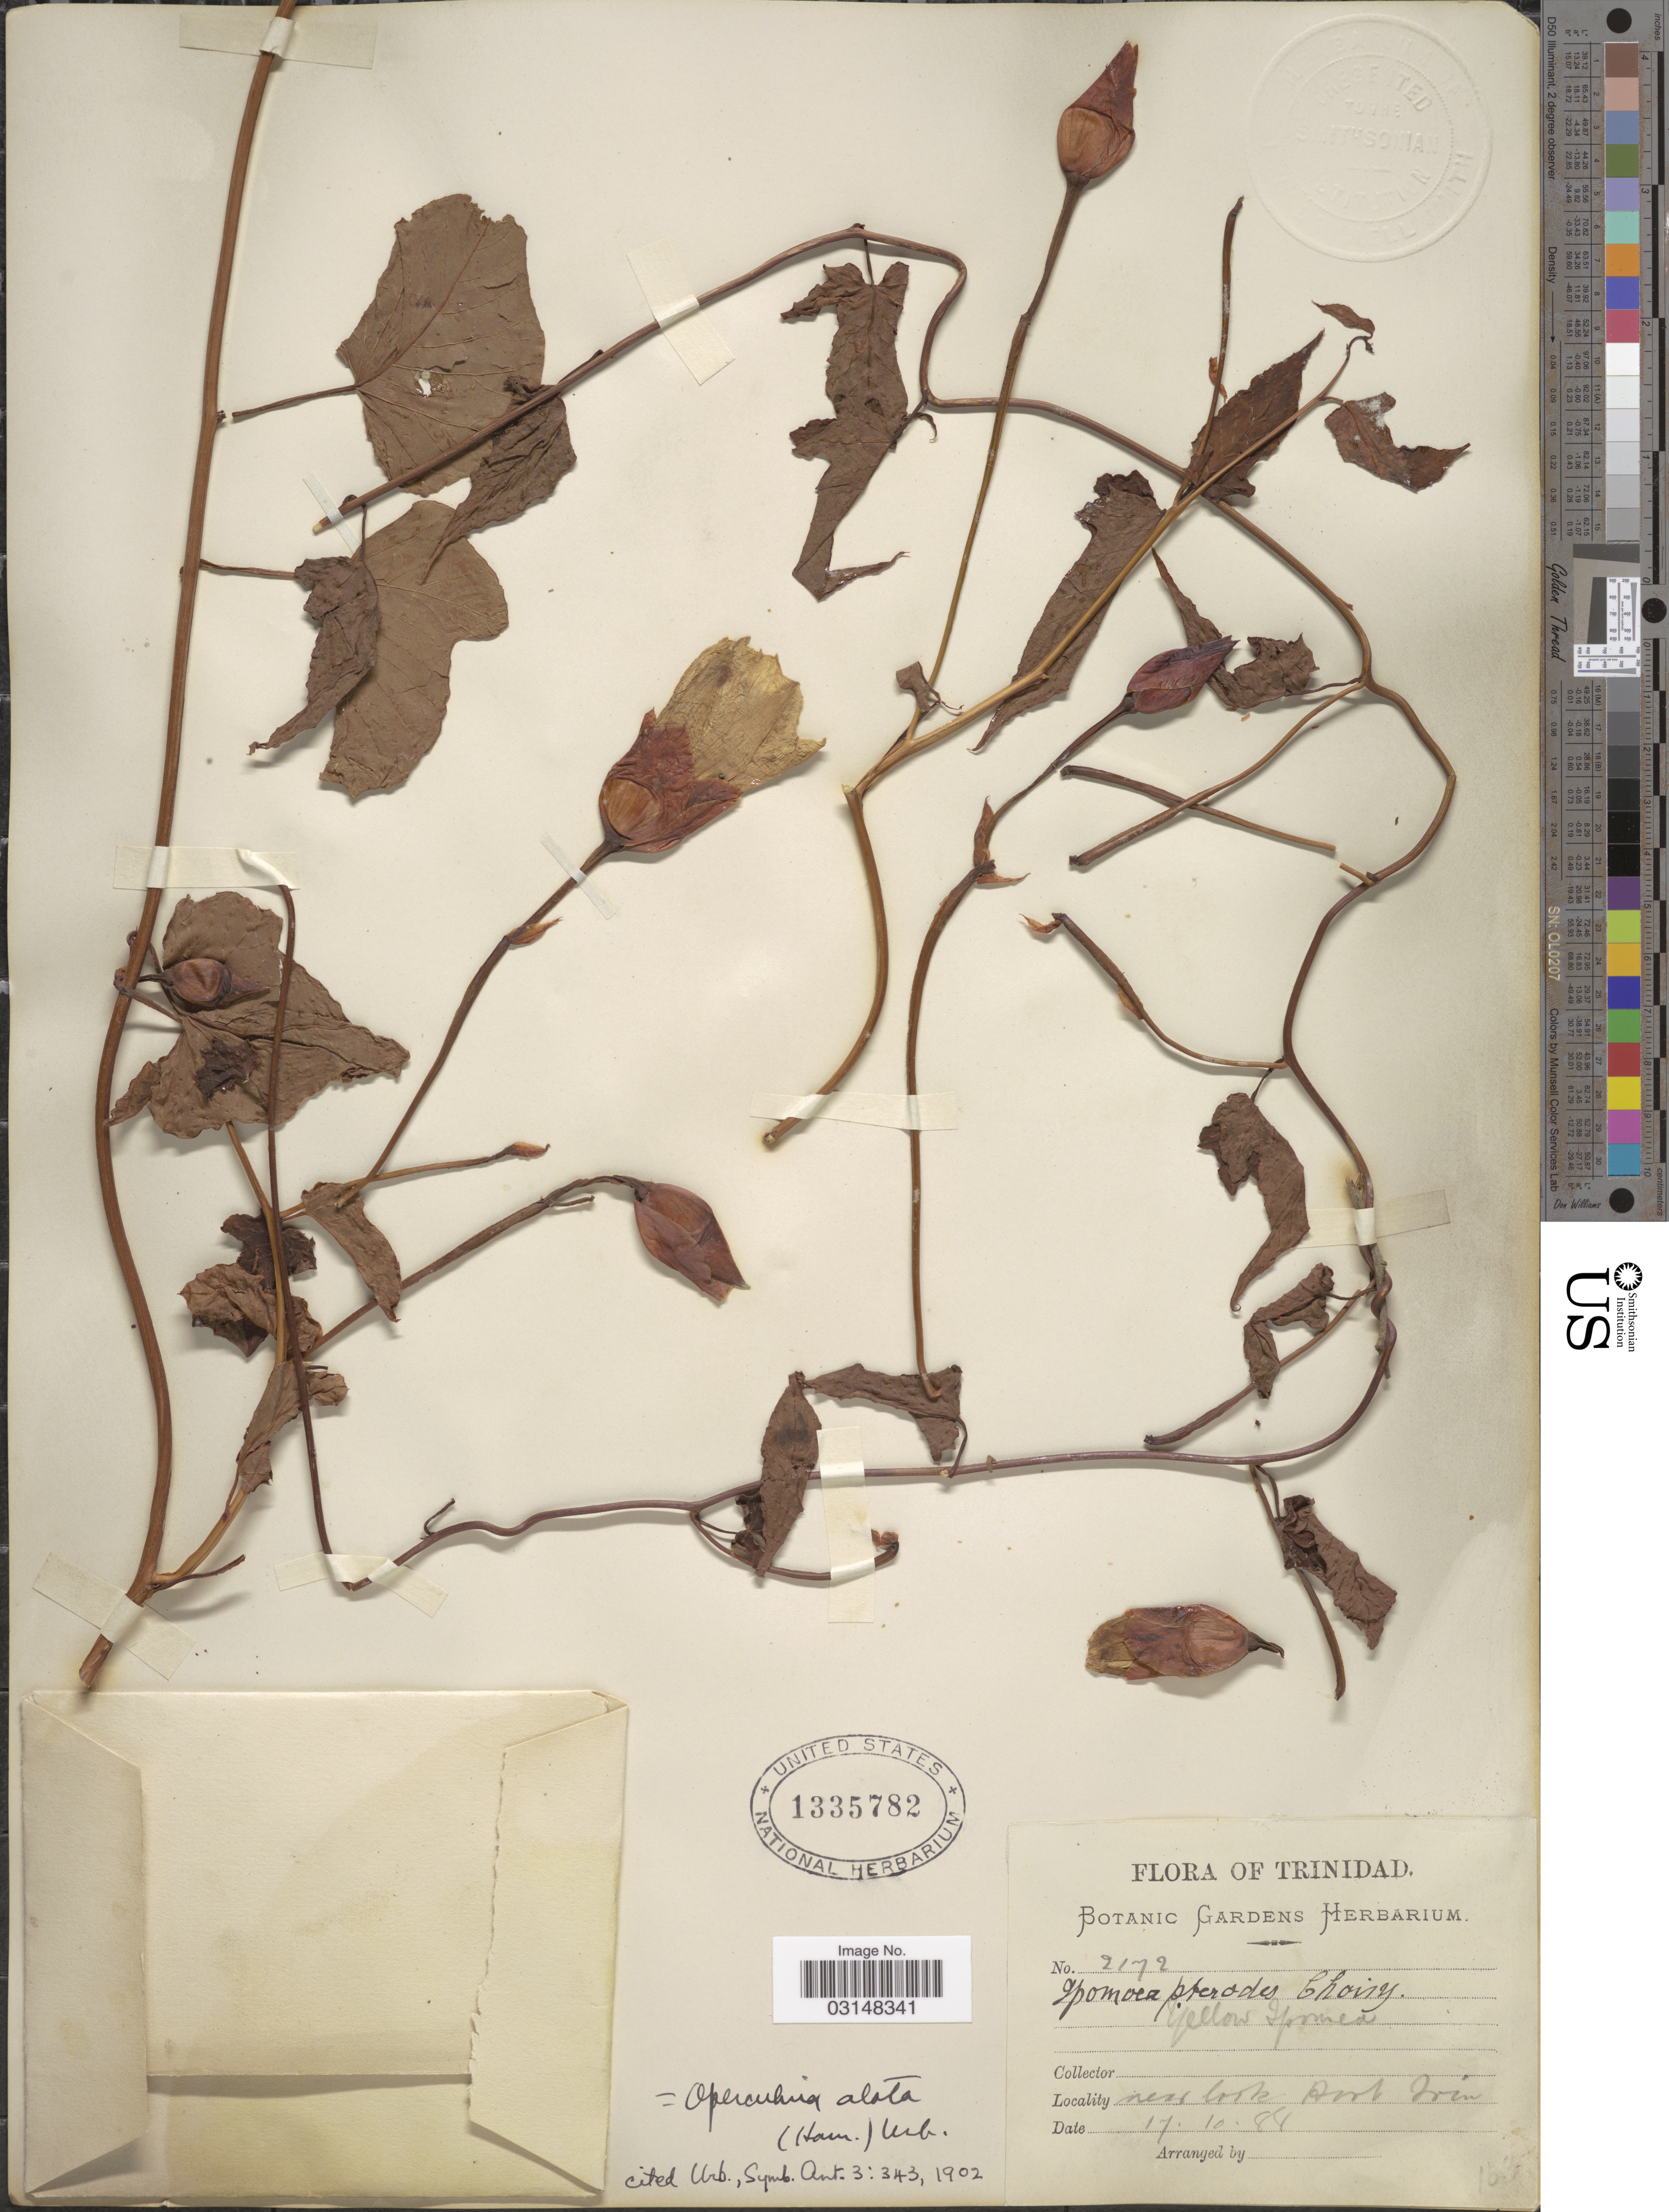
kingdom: Plantae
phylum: Tracheophyta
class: Magnoliopsida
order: Solanales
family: Convolvulaceae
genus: Operculina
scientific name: Operculina alata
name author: (Ham.) Urb.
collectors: ex herb. Botanic Gardens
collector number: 2172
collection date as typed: Transcribed d/m/y: 17/10/88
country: Trinidad and Tobago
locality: Trinidad, near Look [illegible text].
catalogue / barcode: US 1335782